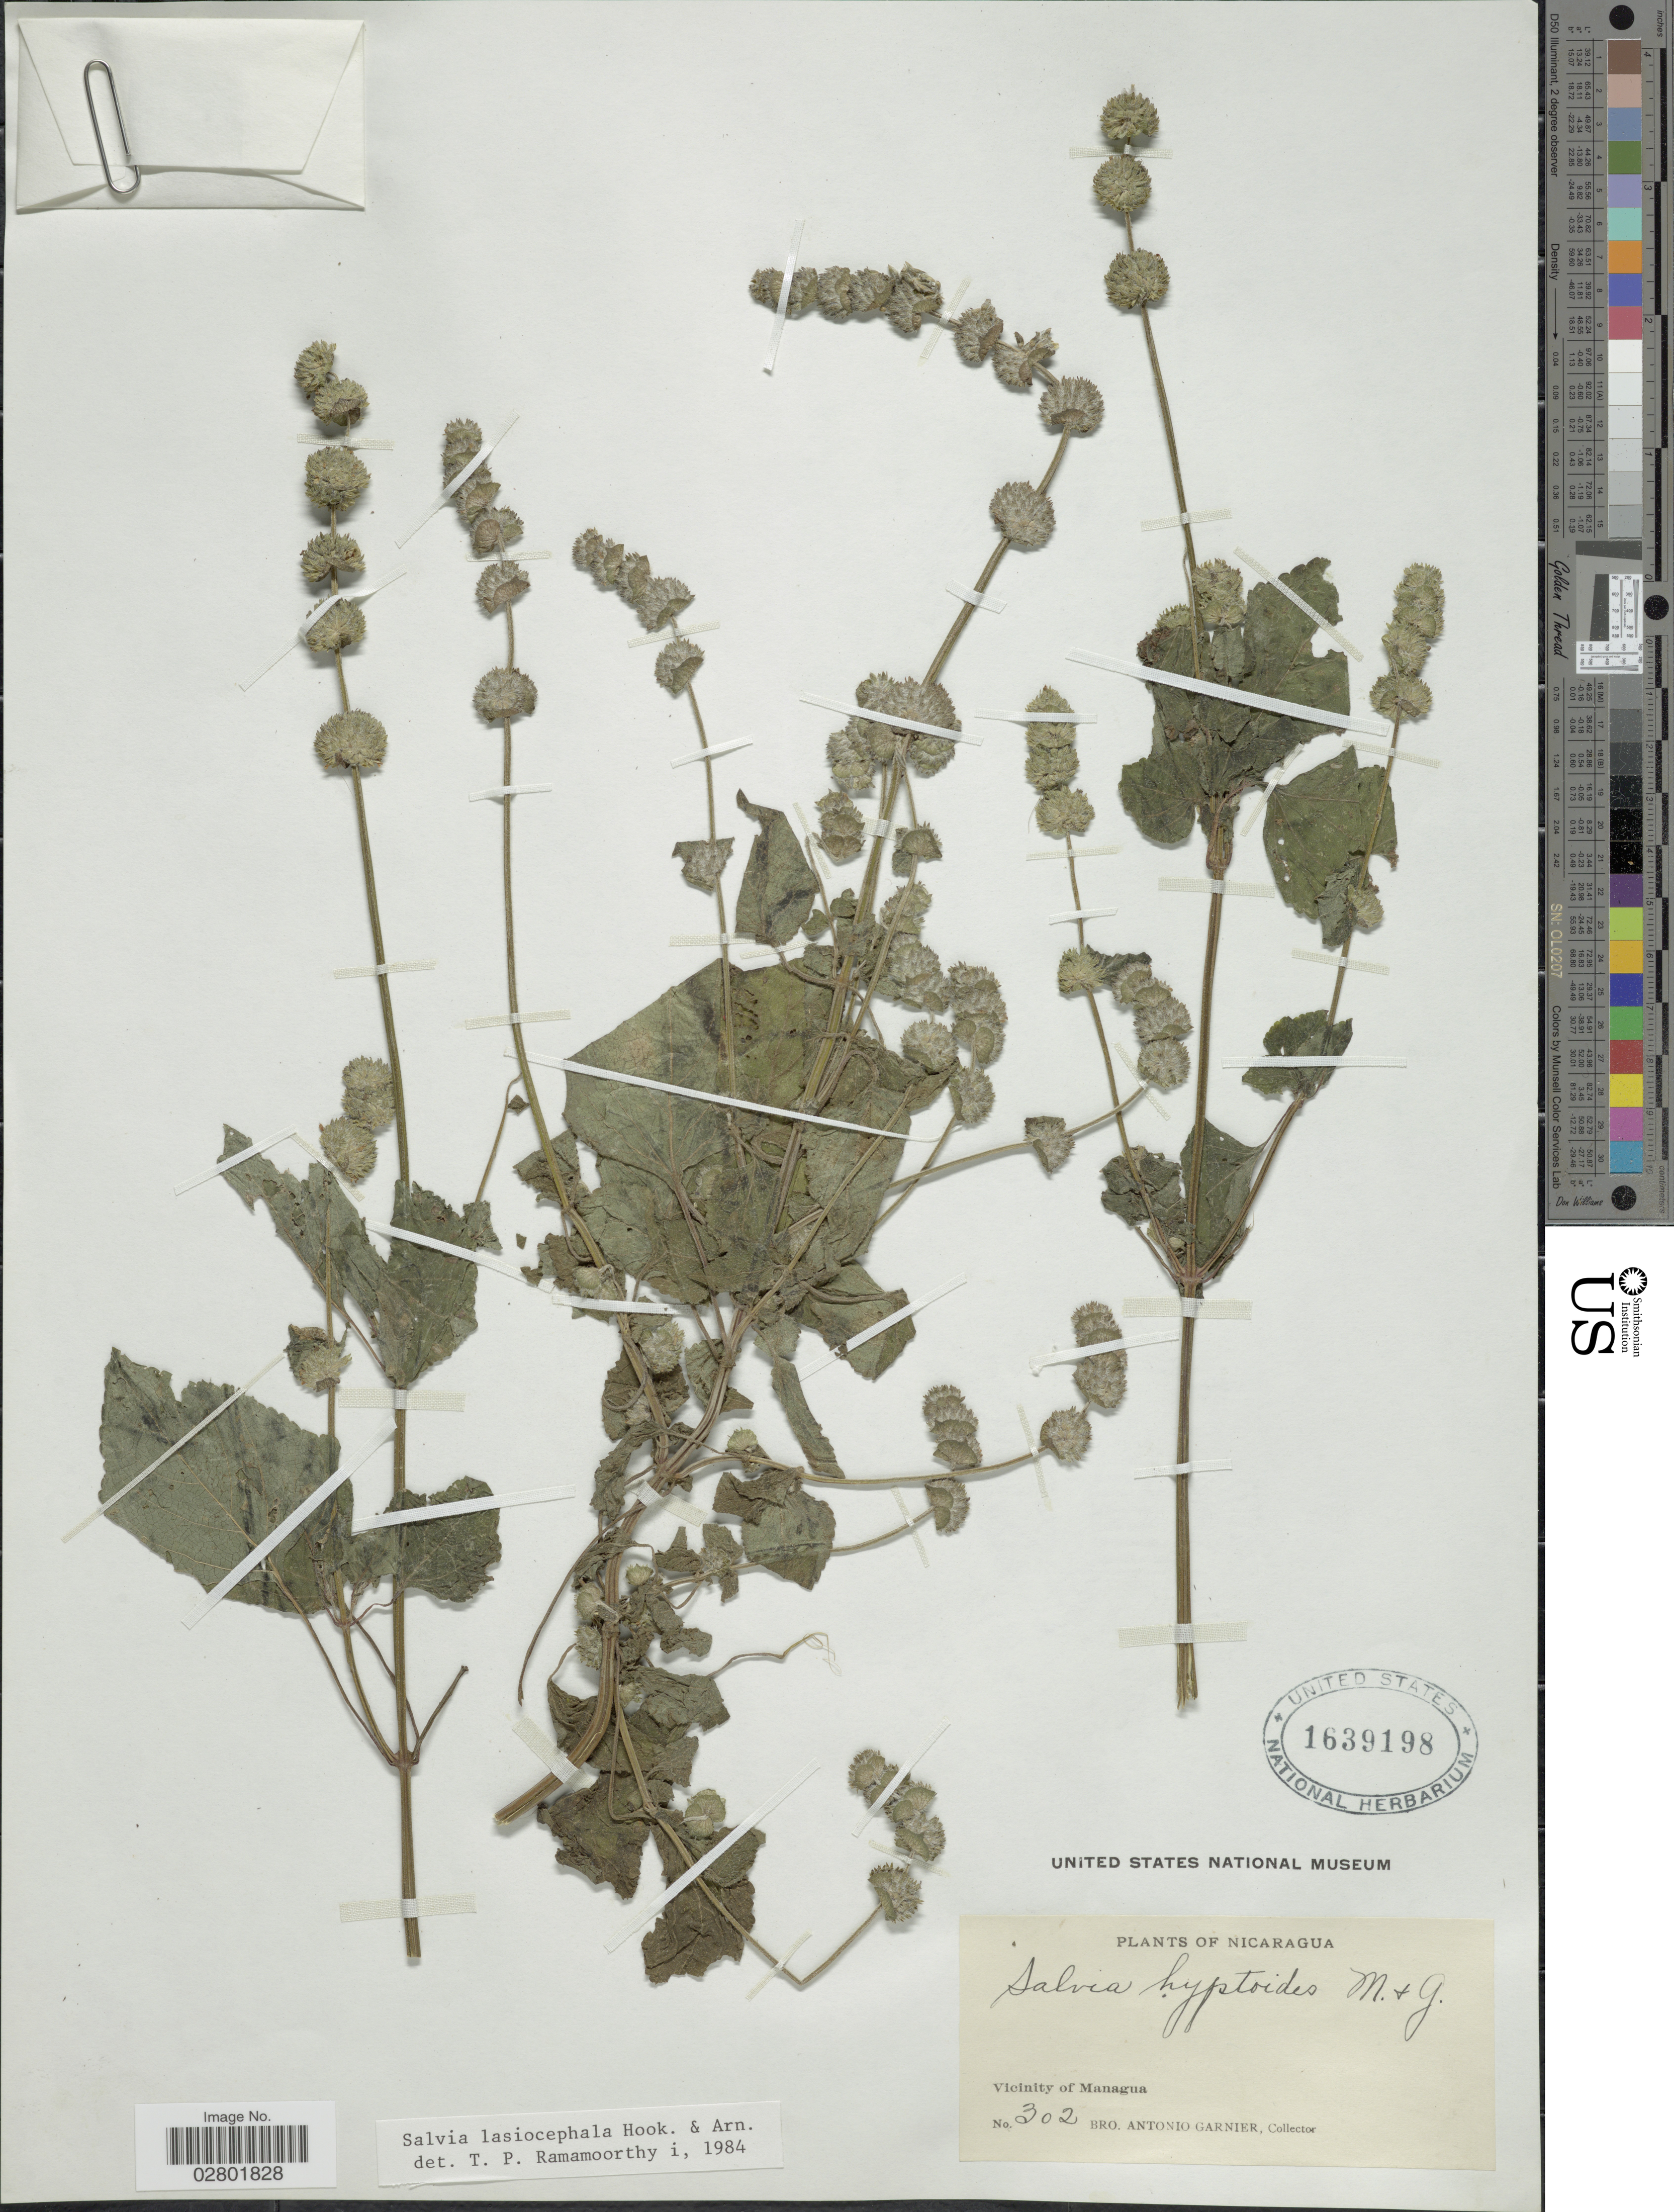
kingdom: Plantae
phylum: Tracheophyta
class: Magnoliopsida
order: Lamiales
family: Lamiaceae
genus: Salvia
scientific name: Salvia lasiocephala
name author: Hook. & Arn.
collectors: Bro. A. Garnier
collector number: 302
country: Nicaragua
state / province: Managua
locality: Vicinity of Managua.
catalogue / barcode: US 1639198